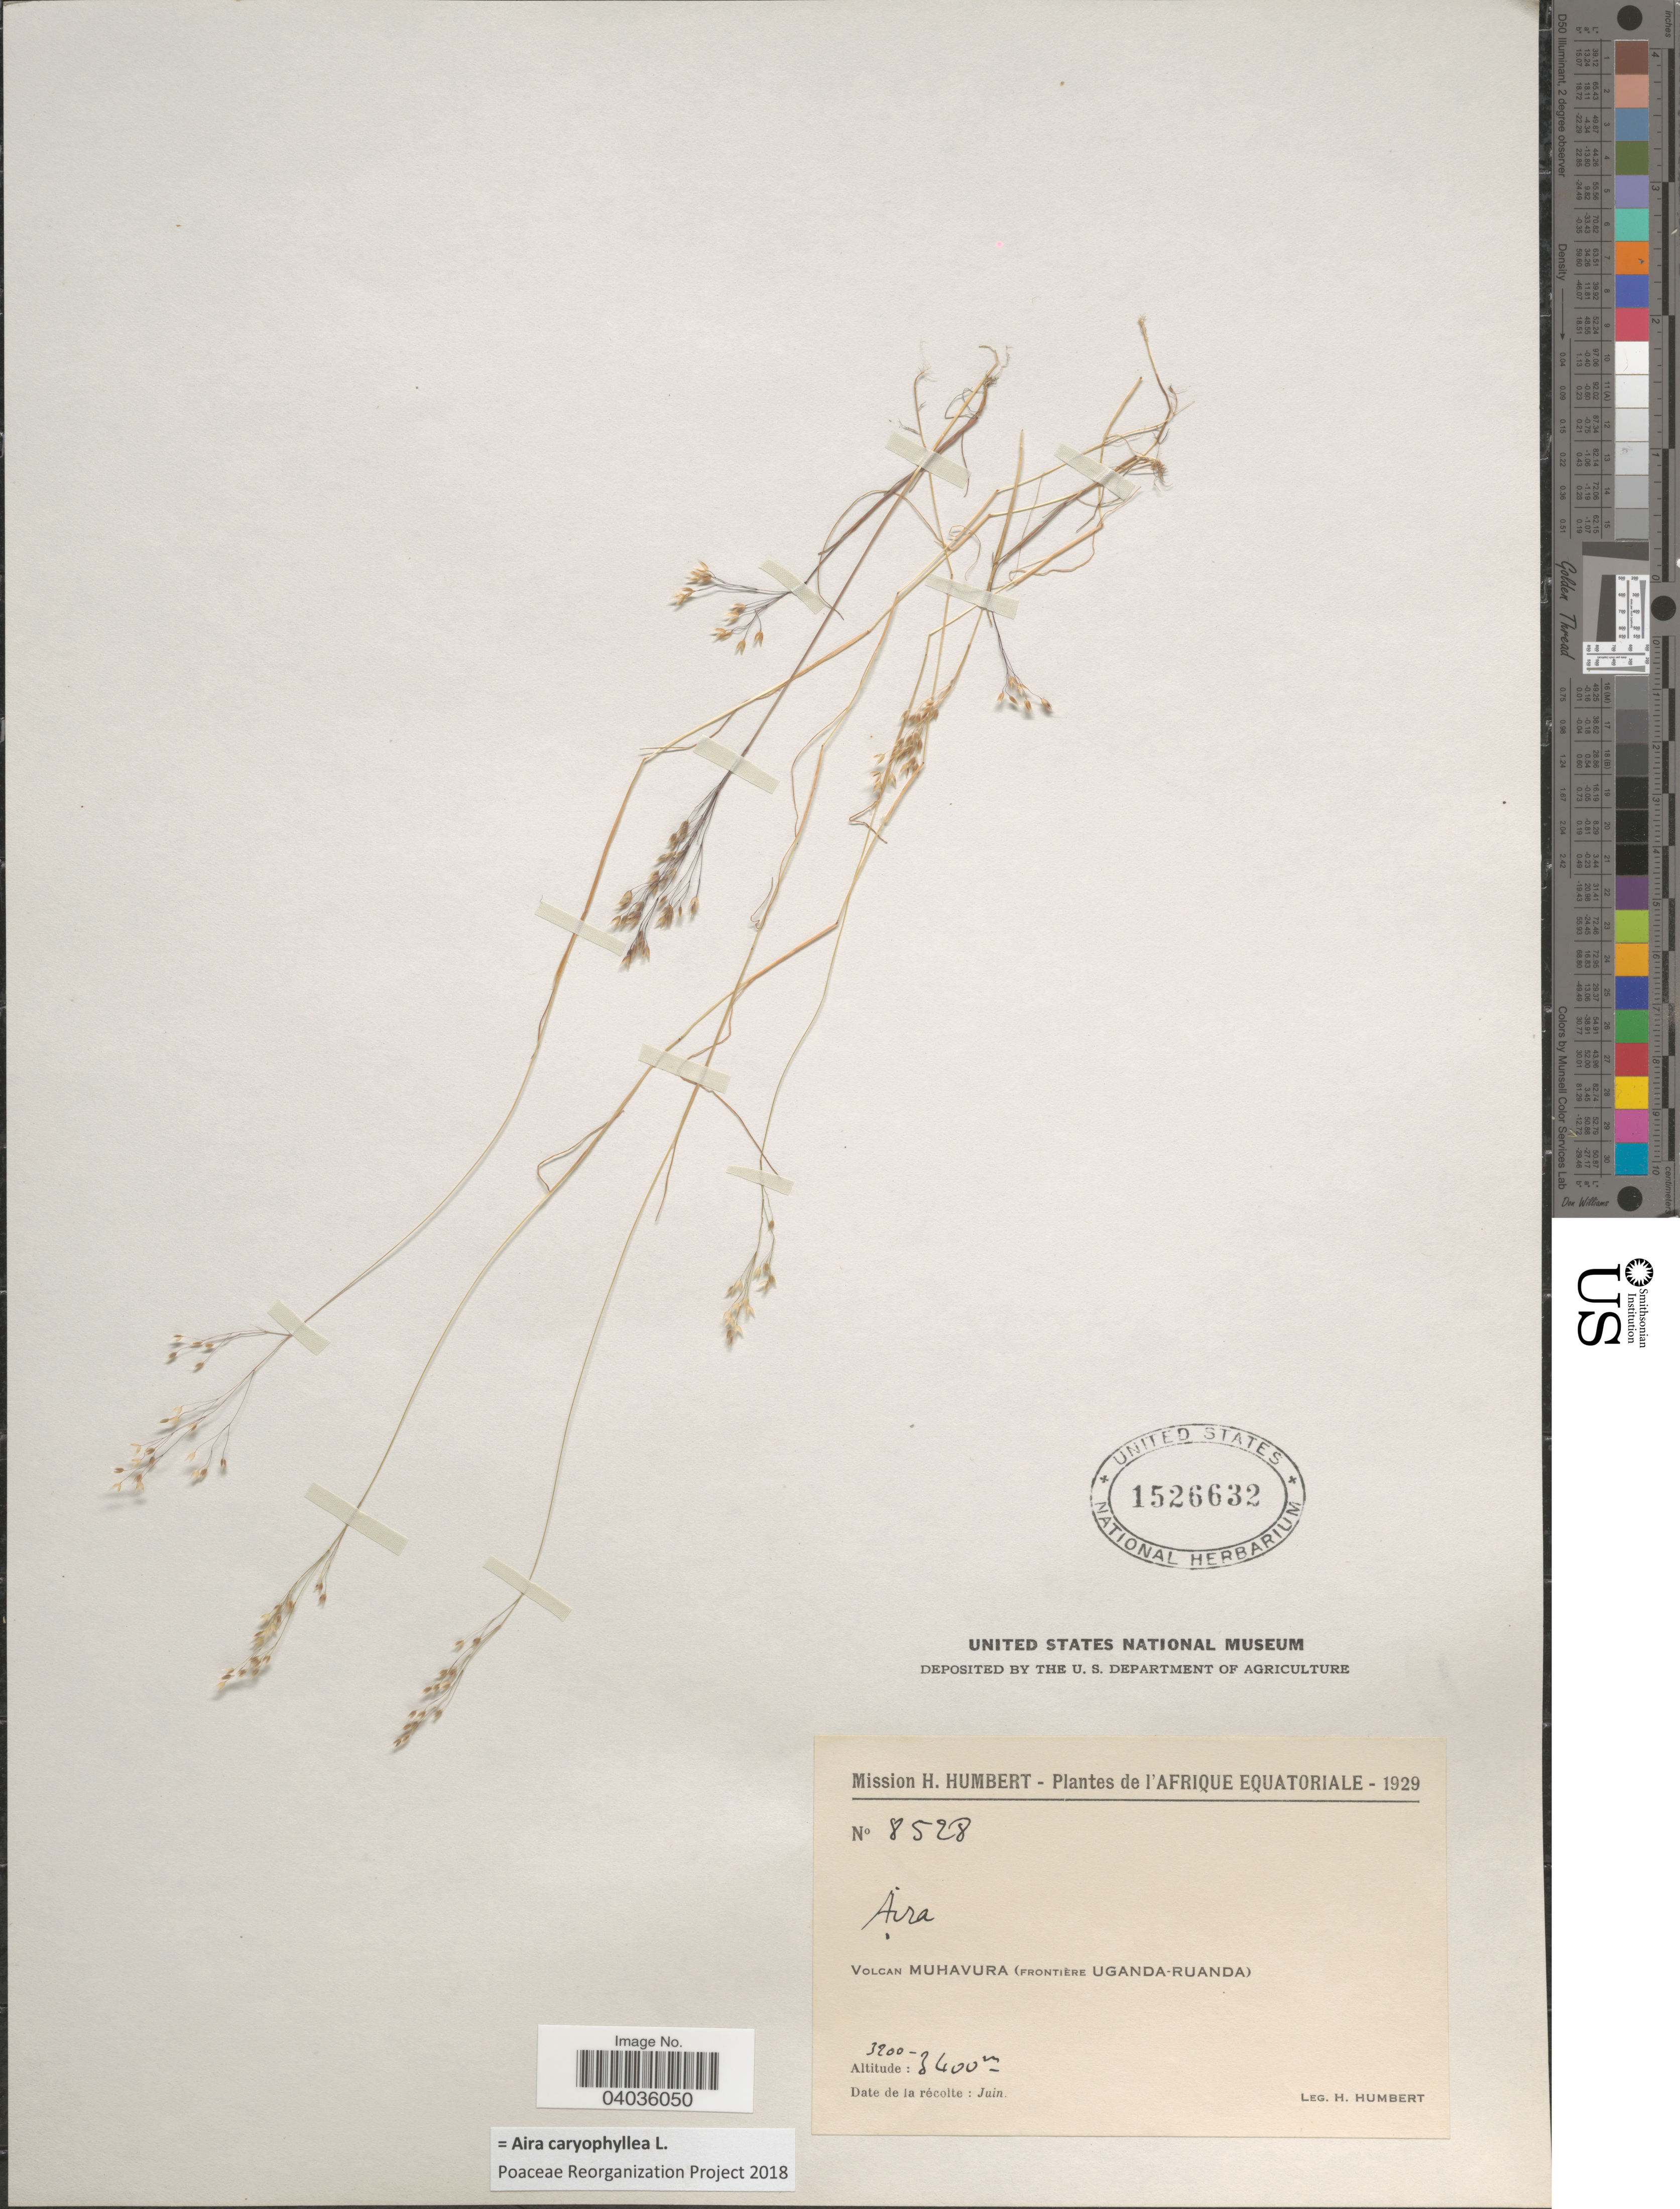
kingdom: Plantae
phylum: Tracheophyta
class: Liliopsida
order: Poales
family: Poaceae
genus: Aira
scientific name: Aira caryophyllea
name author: L.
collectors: H. Humbert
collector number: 8528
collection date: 1929-06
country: Uganda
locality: L'Afrique Equatoriale. Volcan Muhavura (frontière Uganda-Ruanda).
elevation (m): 3200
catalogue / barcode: US 1526632